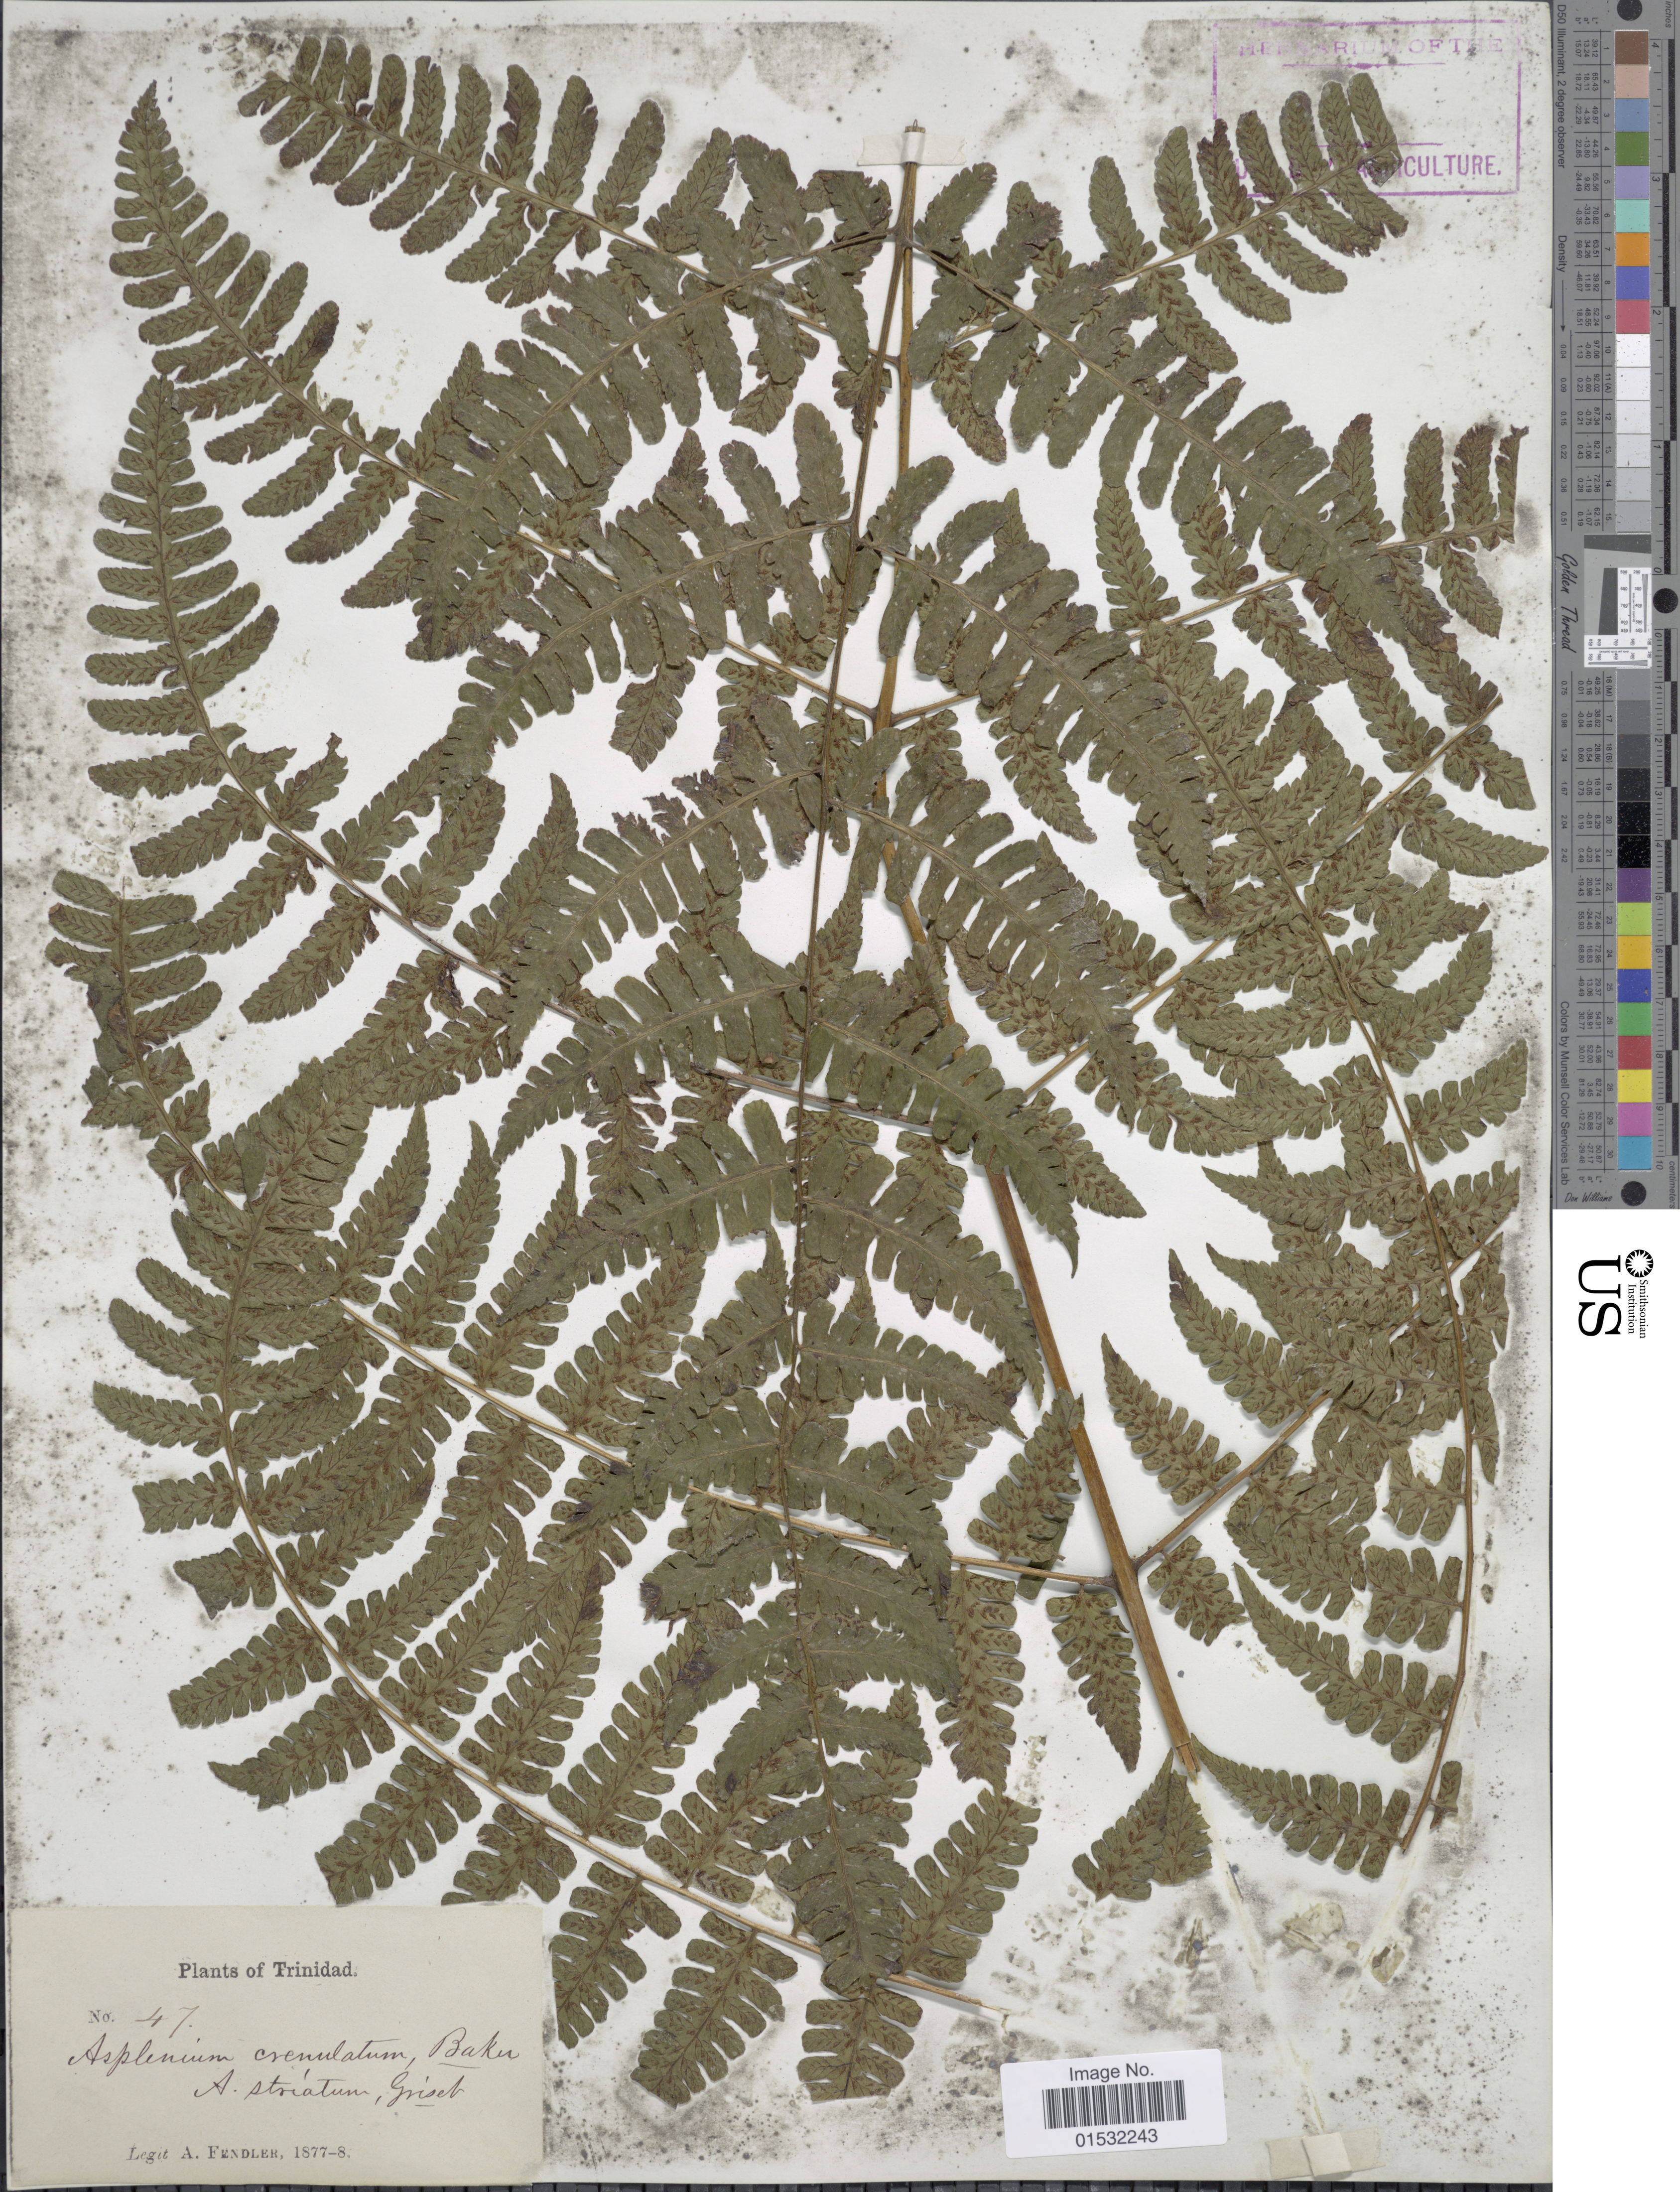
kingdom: Plantae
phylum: Tracheophyta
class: Polypodiopsida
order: Polypodiales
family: Athyriaceae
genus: Diplazium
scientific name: Diplazium expansum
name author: Willd.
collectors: A. Fendler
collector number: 47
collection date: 1877/1878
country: Trinidad and Tobago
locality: Trinidad